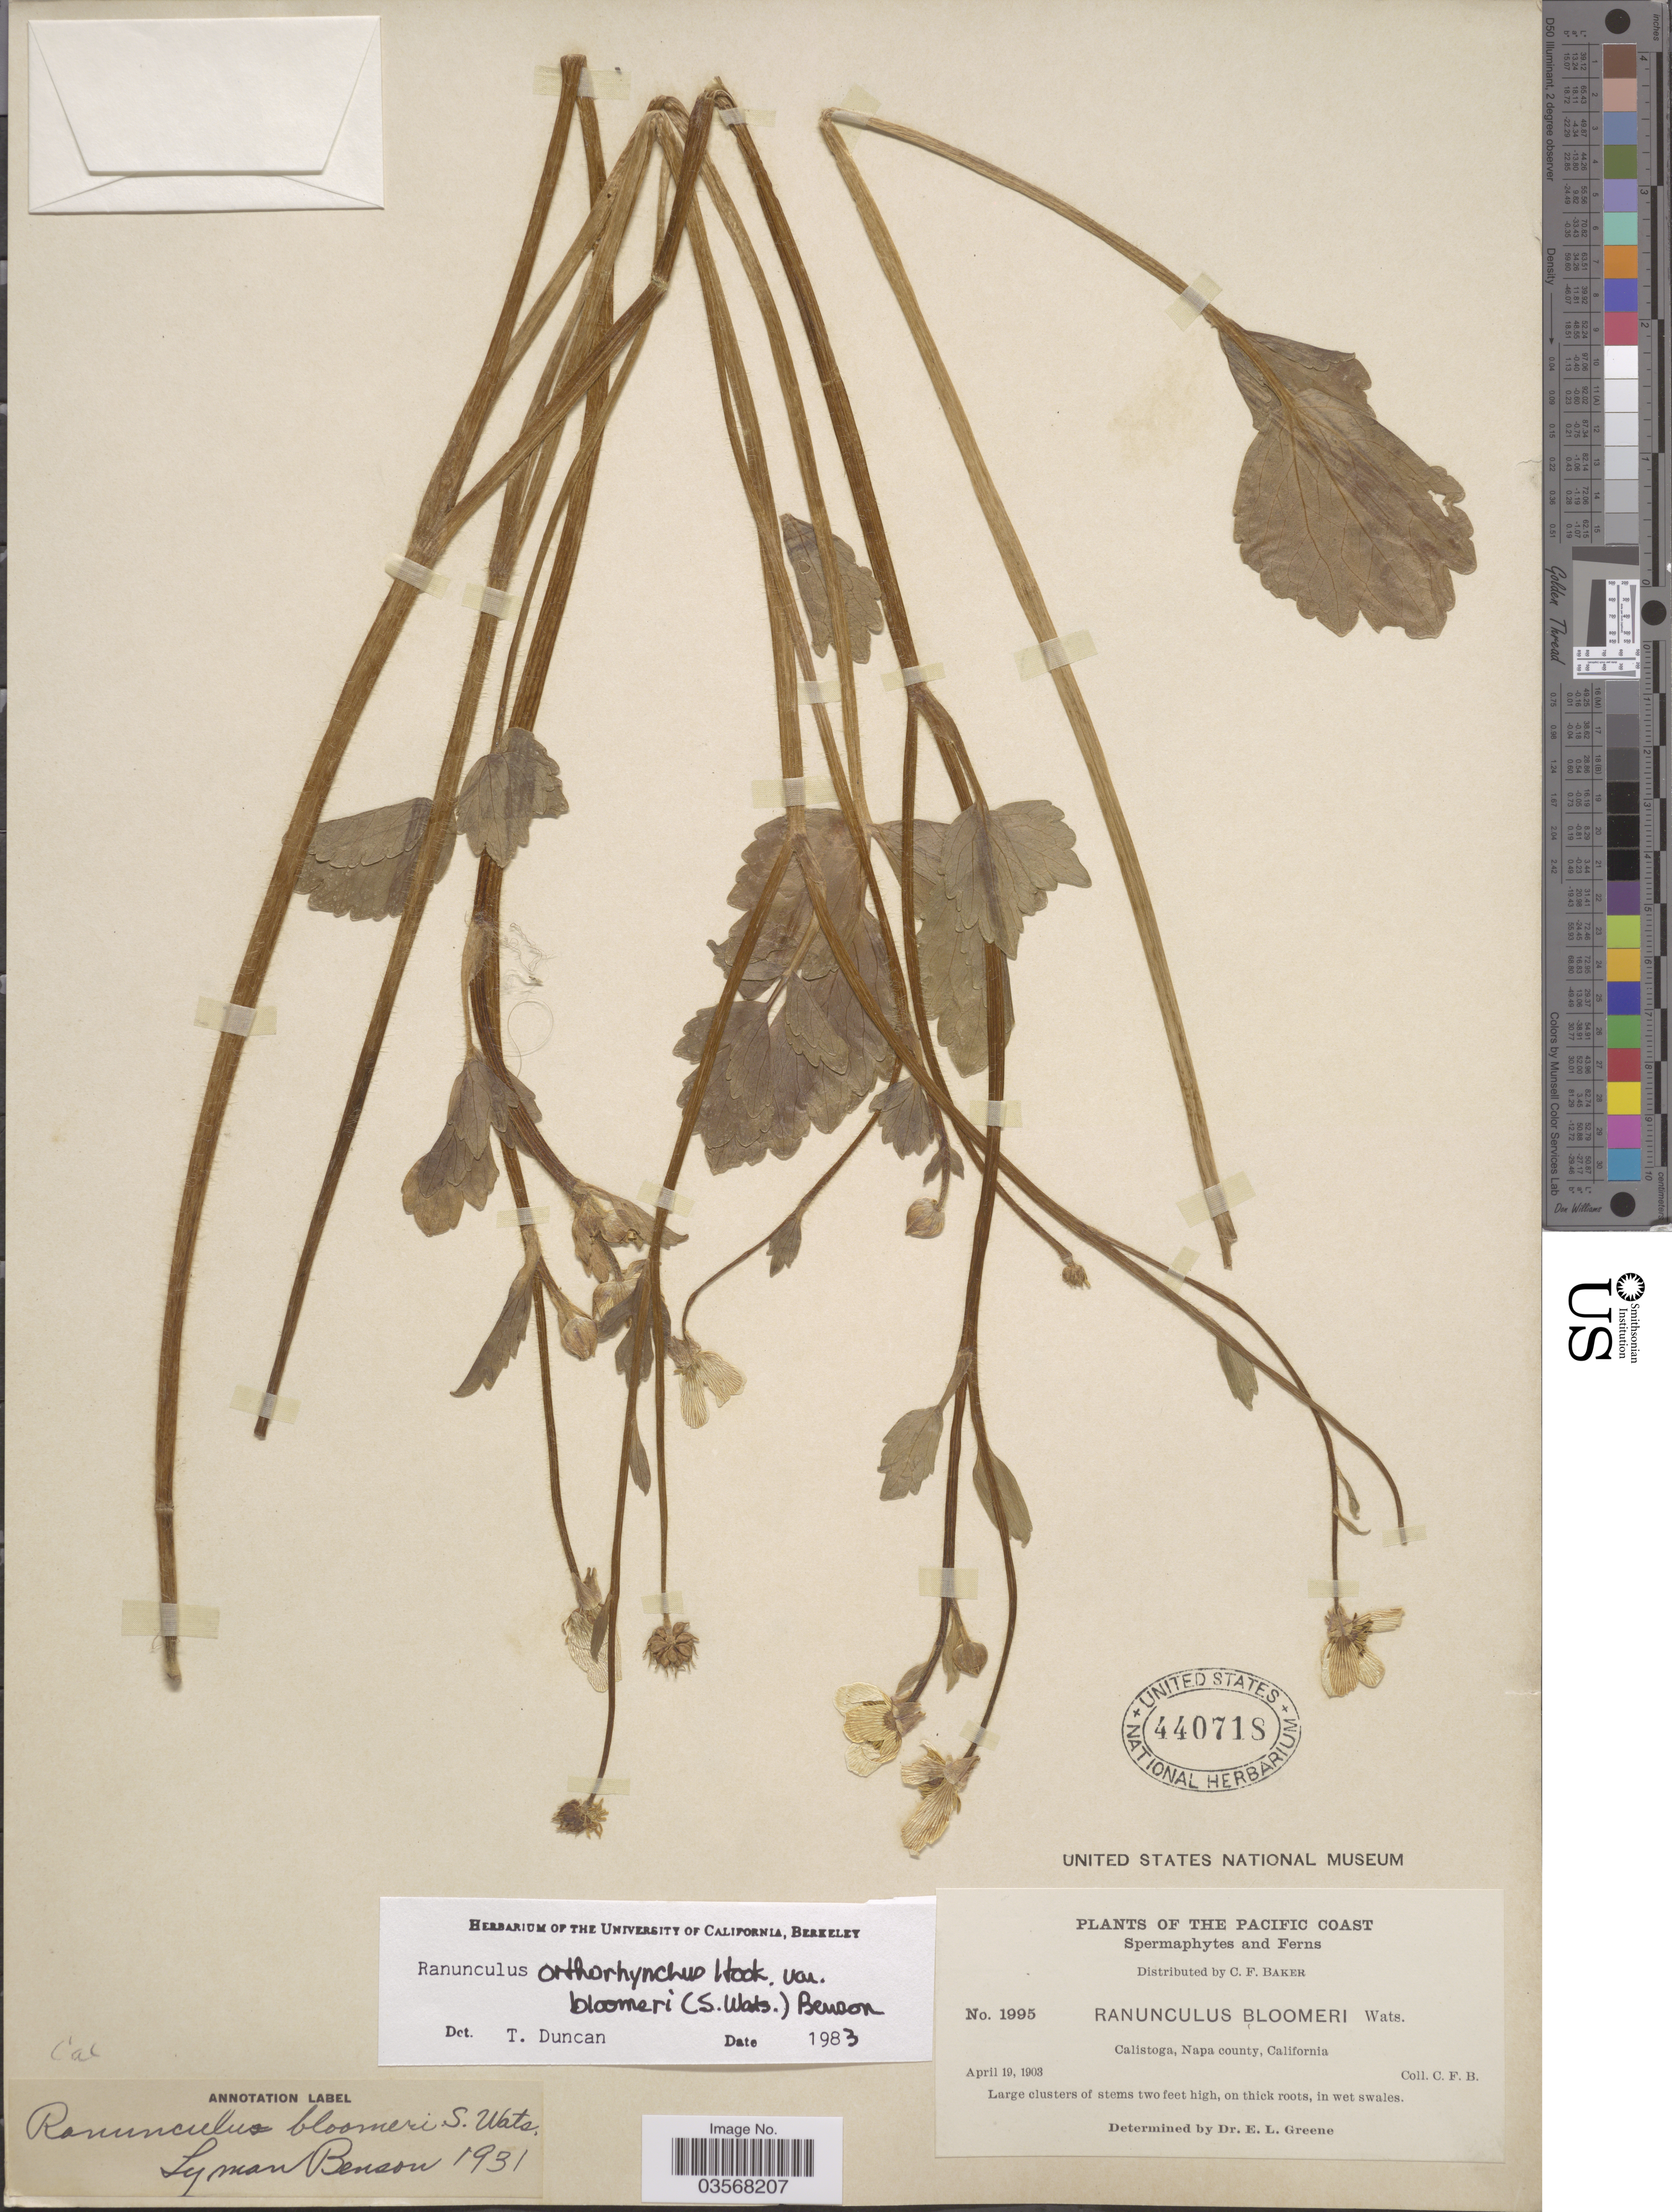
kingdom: Plantae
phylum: Tracheophyta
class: Magnoliopsida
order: Ranunculales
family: Ranunculaceae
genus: Ranunculus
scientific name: Ranunculus orthorhynchus var. bloomeri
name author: (S. Watson) L.D. Benson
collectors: C. F. Baker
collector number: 1995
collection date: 1903-04-19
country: United States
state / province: California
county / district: Napa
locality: The Pacific Coast. Calistoga, Napa county.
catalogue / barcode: US 440718